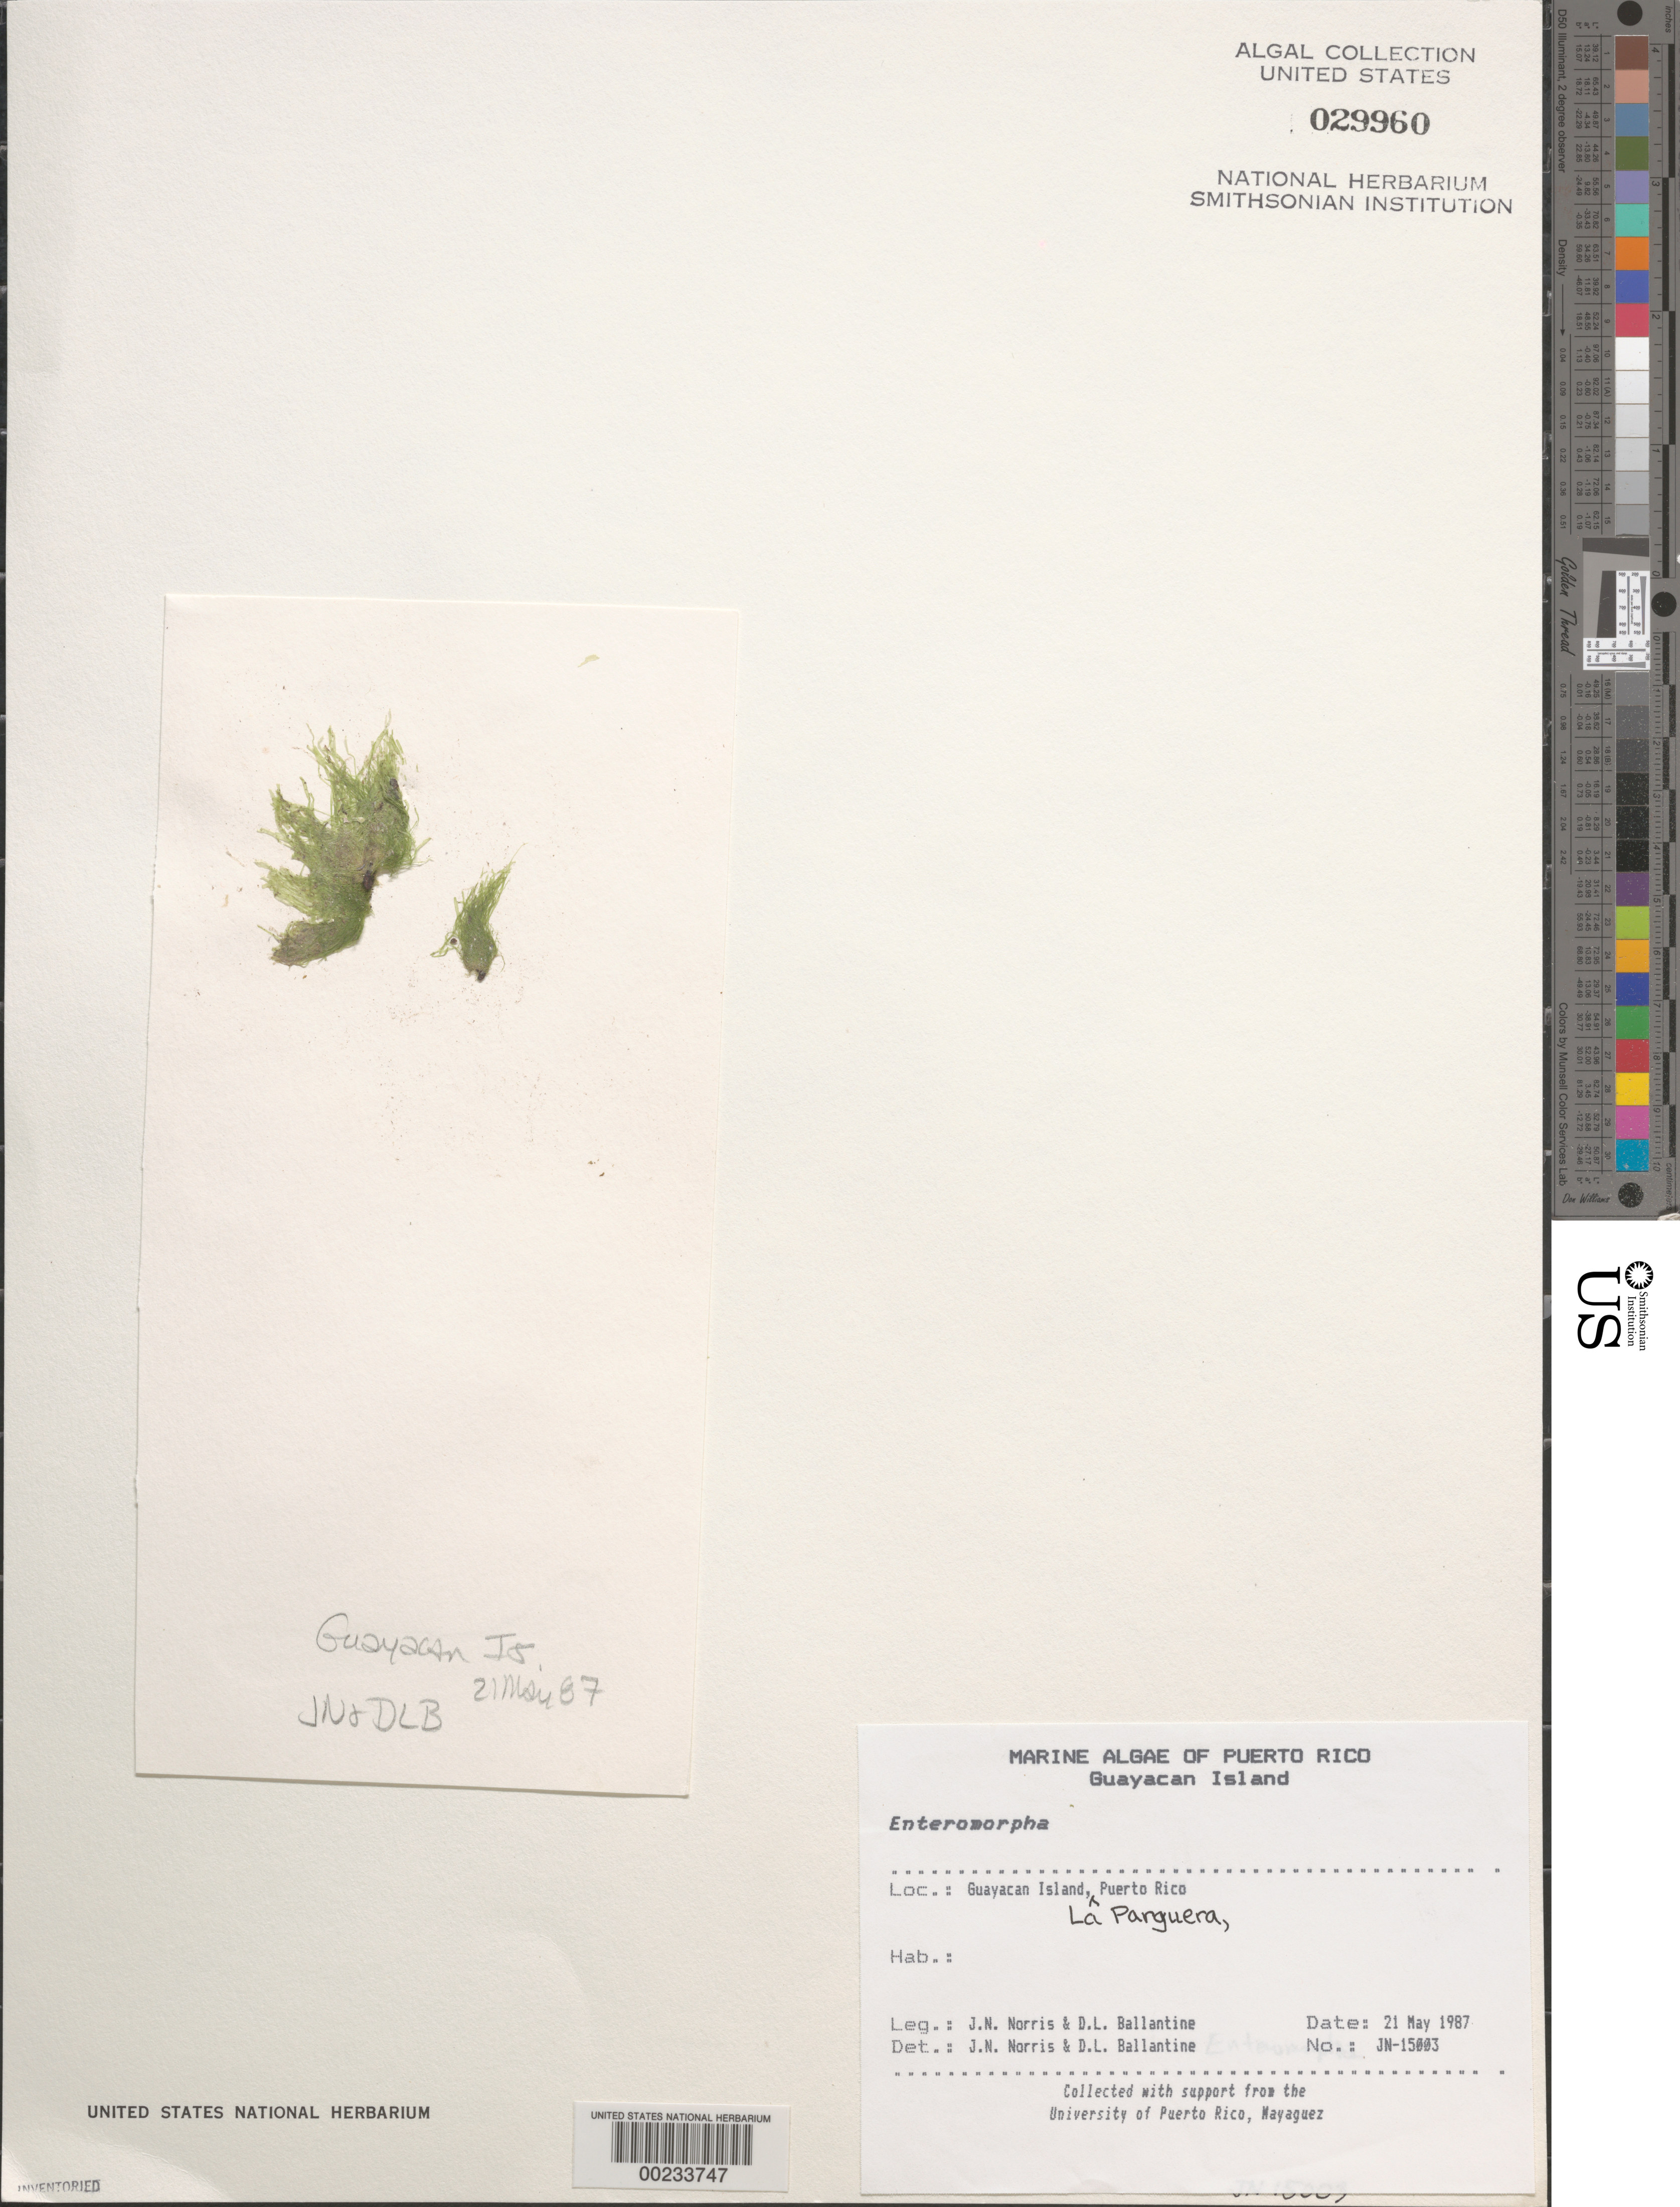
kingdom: Plantae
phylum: Chlorophyta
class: Ulvophyceae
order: Ulvales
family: Ulvaceae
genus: Ulva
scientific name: Ulva sp.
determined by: Algae name updating Project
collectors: J. N. Norris & D.L. Ballantine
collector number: JN-15003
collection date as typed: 21 May 1987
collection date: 1987-05-21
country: Puerto Rico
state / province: Lajas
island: Guayacan Island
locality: La Parguera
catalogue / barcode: US 29960